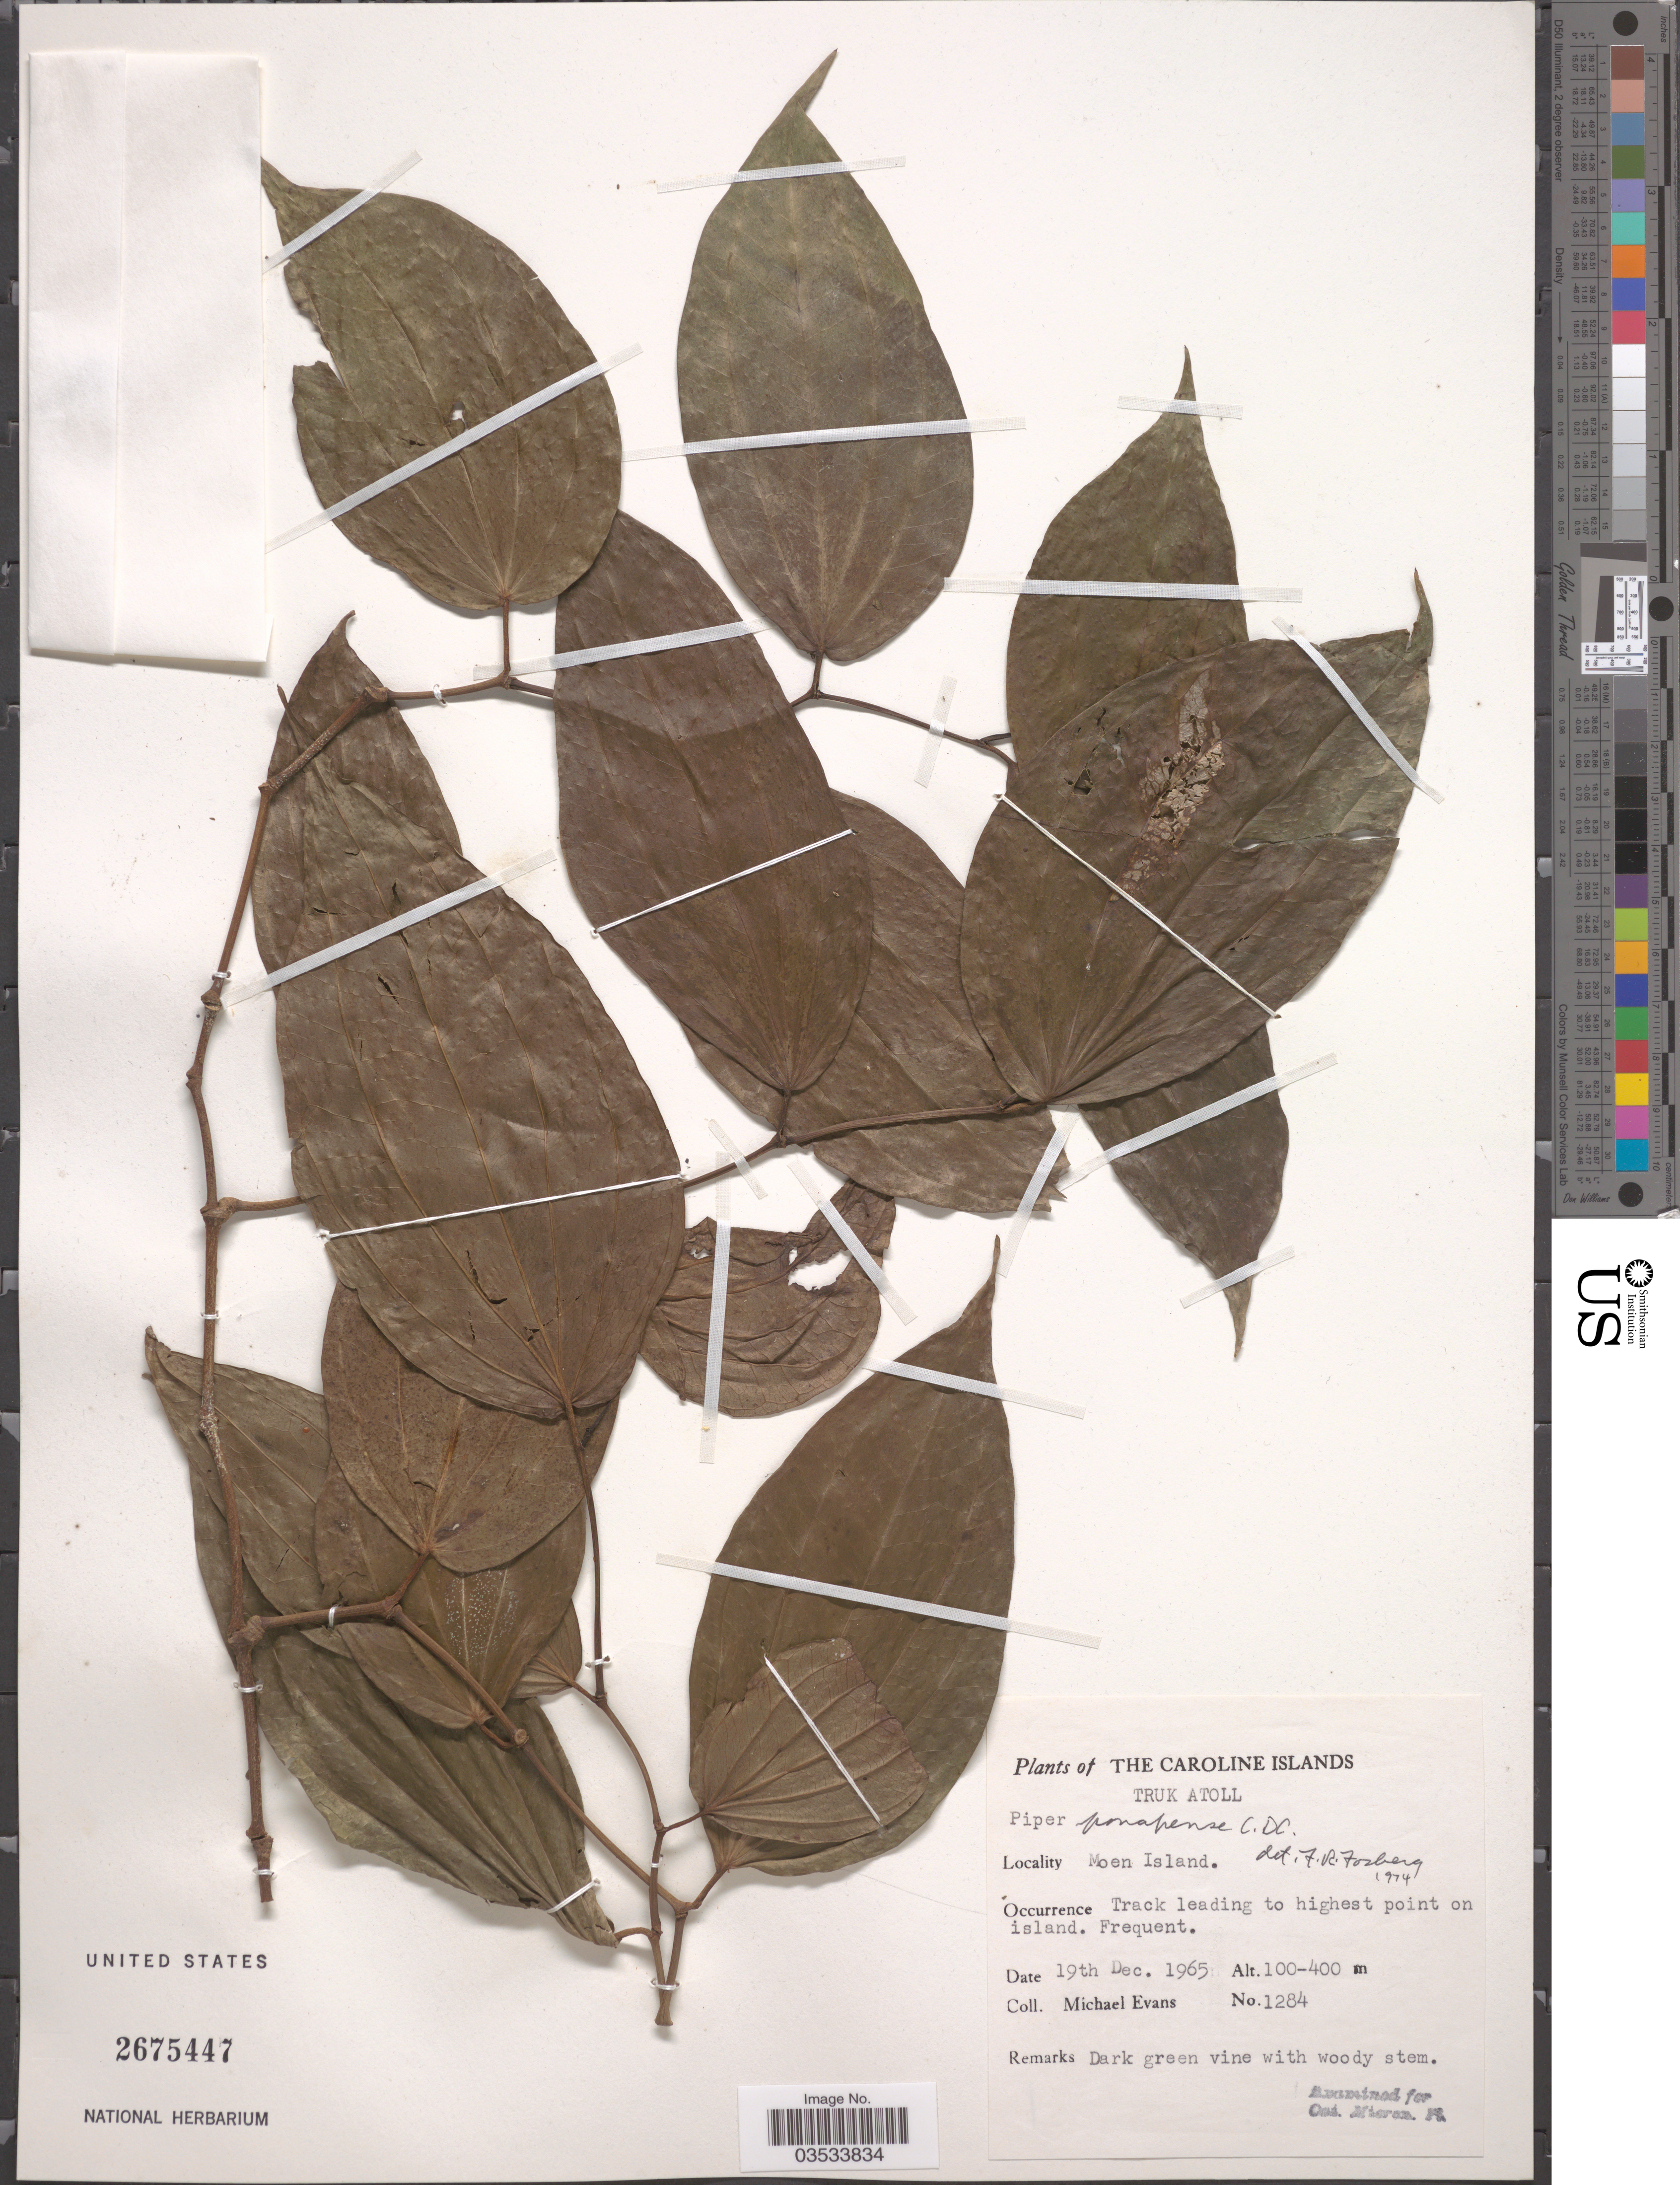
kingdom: Plantae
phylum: Tracheophyta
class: Magnoliopsida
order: Piperales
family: Piperaceae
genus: Piper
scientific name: Piper ponapense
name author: C. DC.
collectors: M. Evans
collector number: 1284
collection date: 1965-12-19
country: Micronesia, Federated States of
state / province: Truk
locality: The Caroline Islands. Truk Atoll. Moen Island.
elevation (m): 100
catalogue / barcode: US 2675447